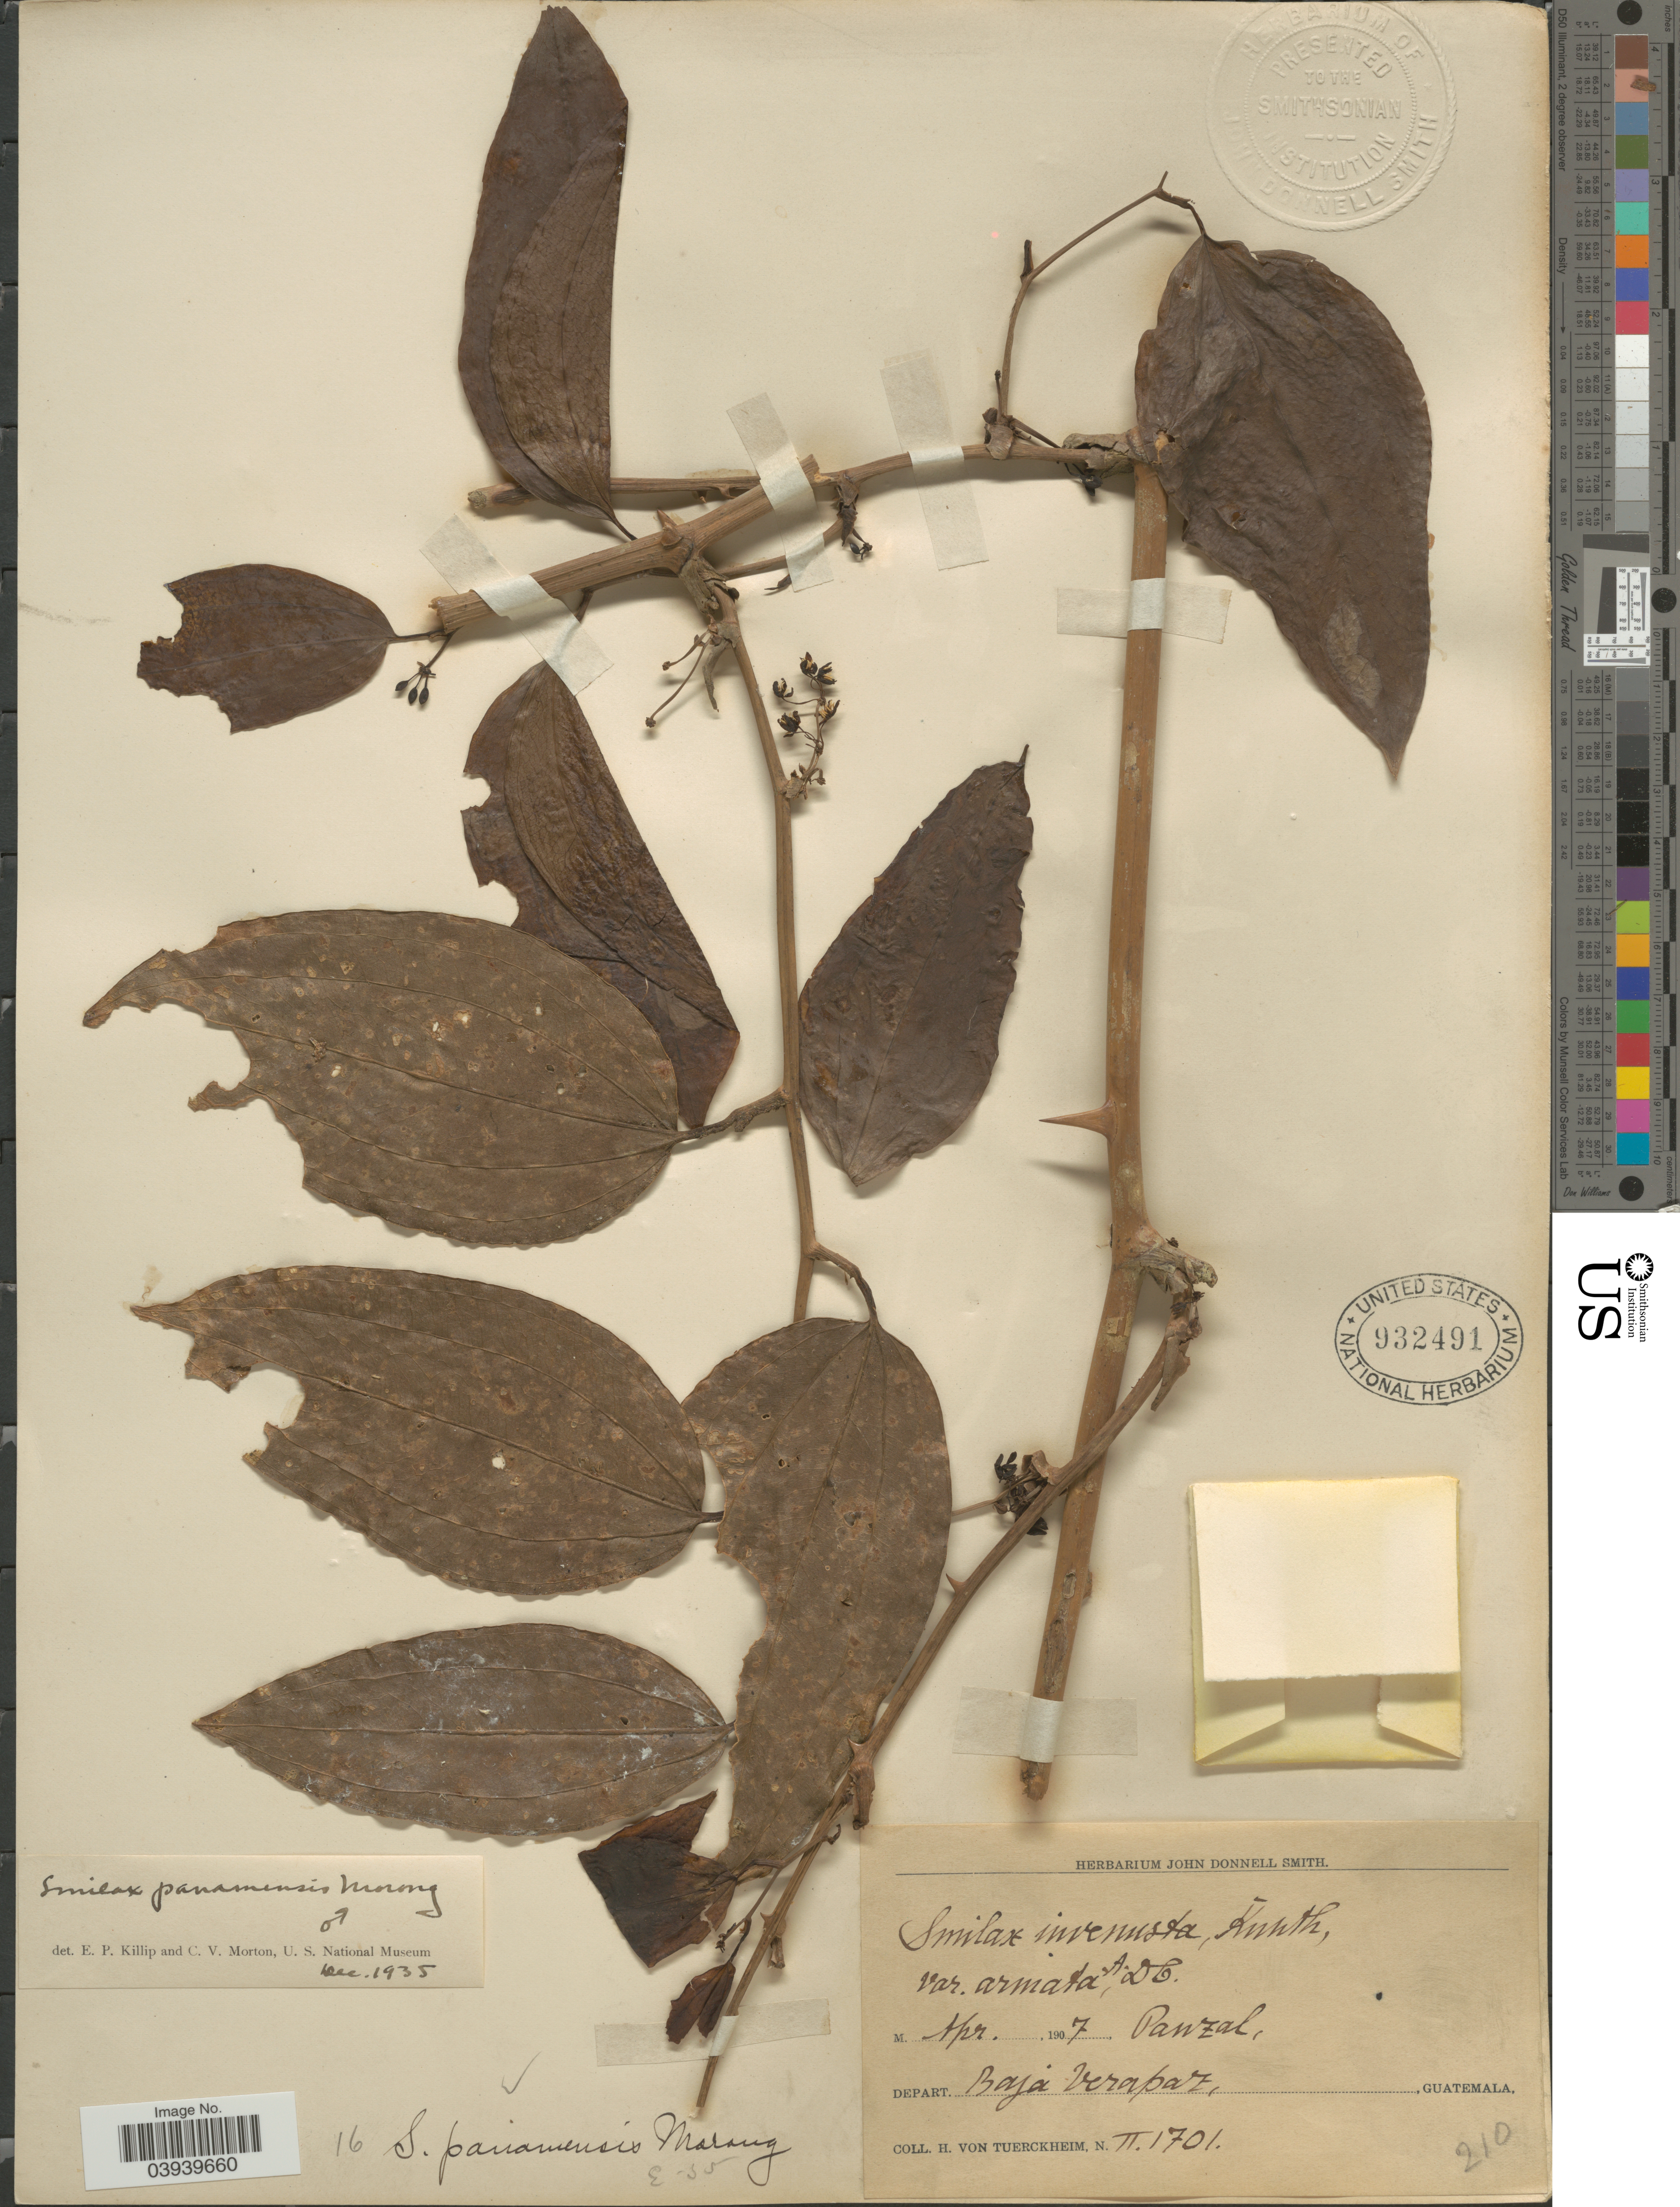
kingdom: Plantae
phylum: Tracheophyta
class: Liliopsida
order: Liliales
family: Smilacaceae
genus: Smilax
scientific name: Smilax panamensis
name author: Morong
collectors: H. von Türckheim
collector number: II1701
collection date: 1907-04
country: Guatemala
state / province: Baja Verapaz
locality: Panzal, Depart. Baja Verapaz.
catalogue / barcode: US 932491